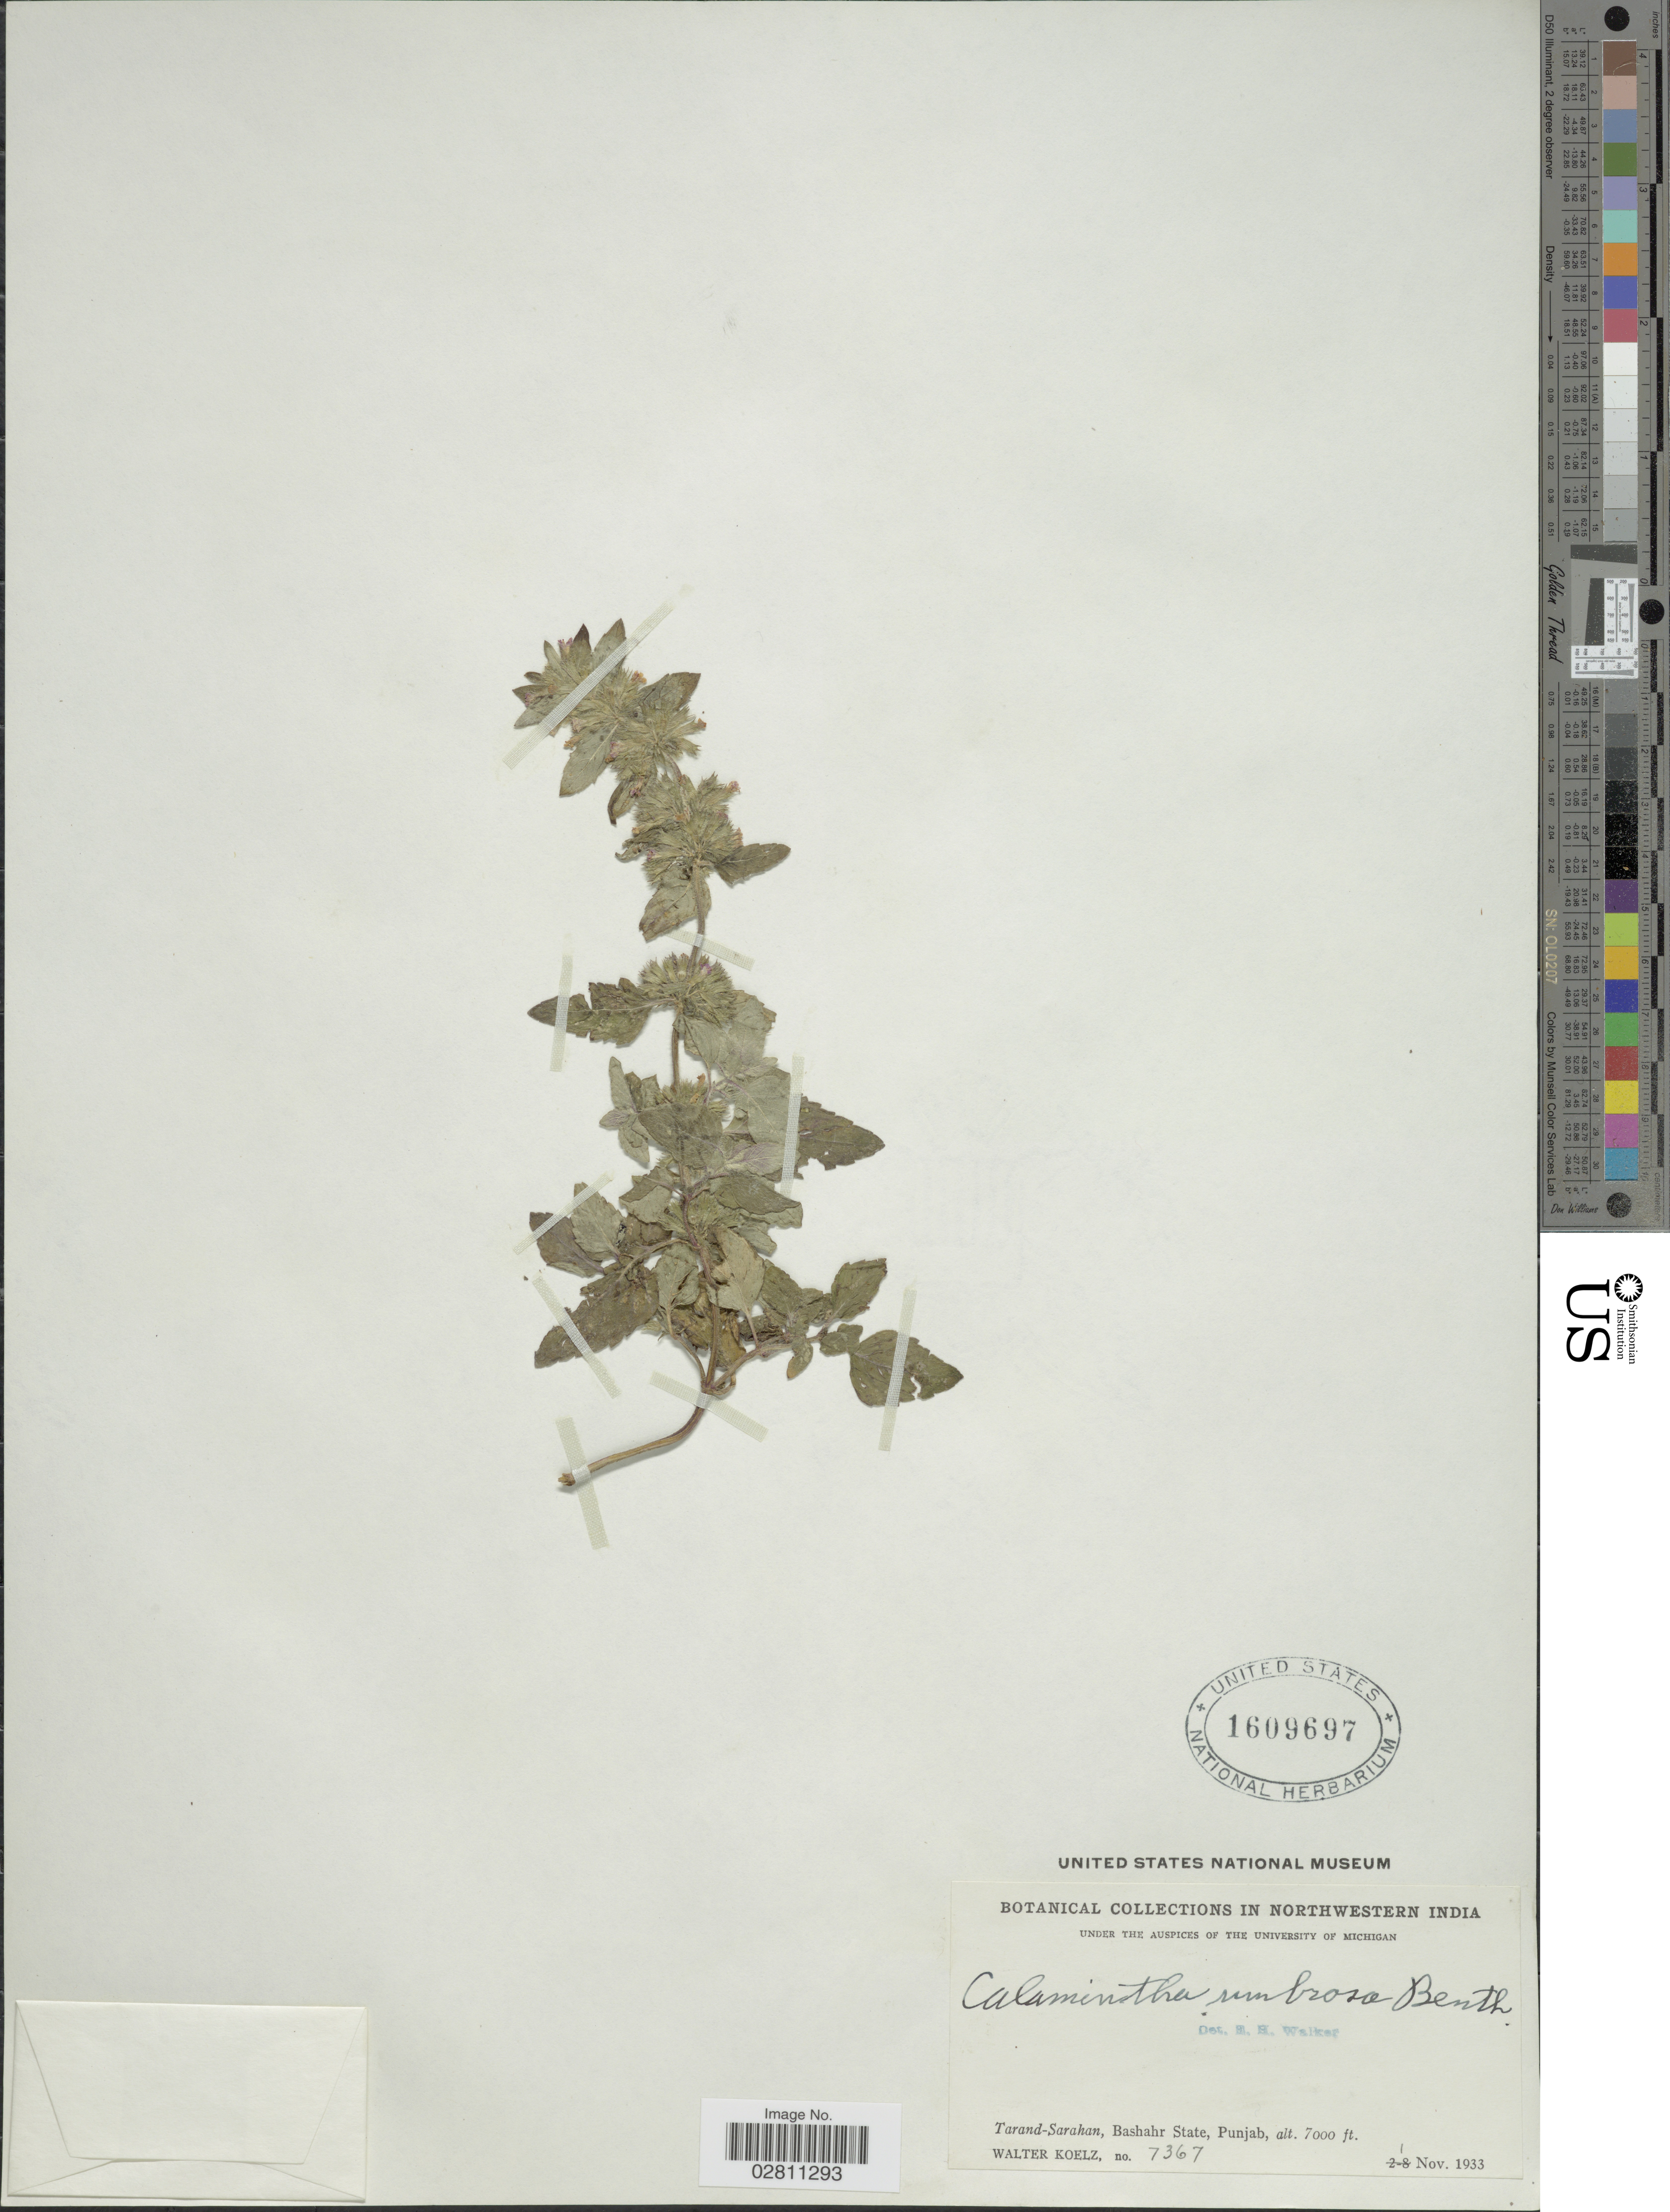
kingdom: Plantae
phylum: Tracheophyta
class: Magnoliopsida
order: Lamiales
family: Lamiaceae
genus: Clinopodium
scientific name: Clinopodium umbrosum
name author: (M. Bieb.) C. Koch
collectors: W. N. Koelz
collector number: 7367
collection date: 1933-11-01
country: India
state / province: Punjab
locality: Northwestern India, Tarand-Sarahan, Bashahr State.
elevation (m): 2134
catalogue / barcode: US 1609697